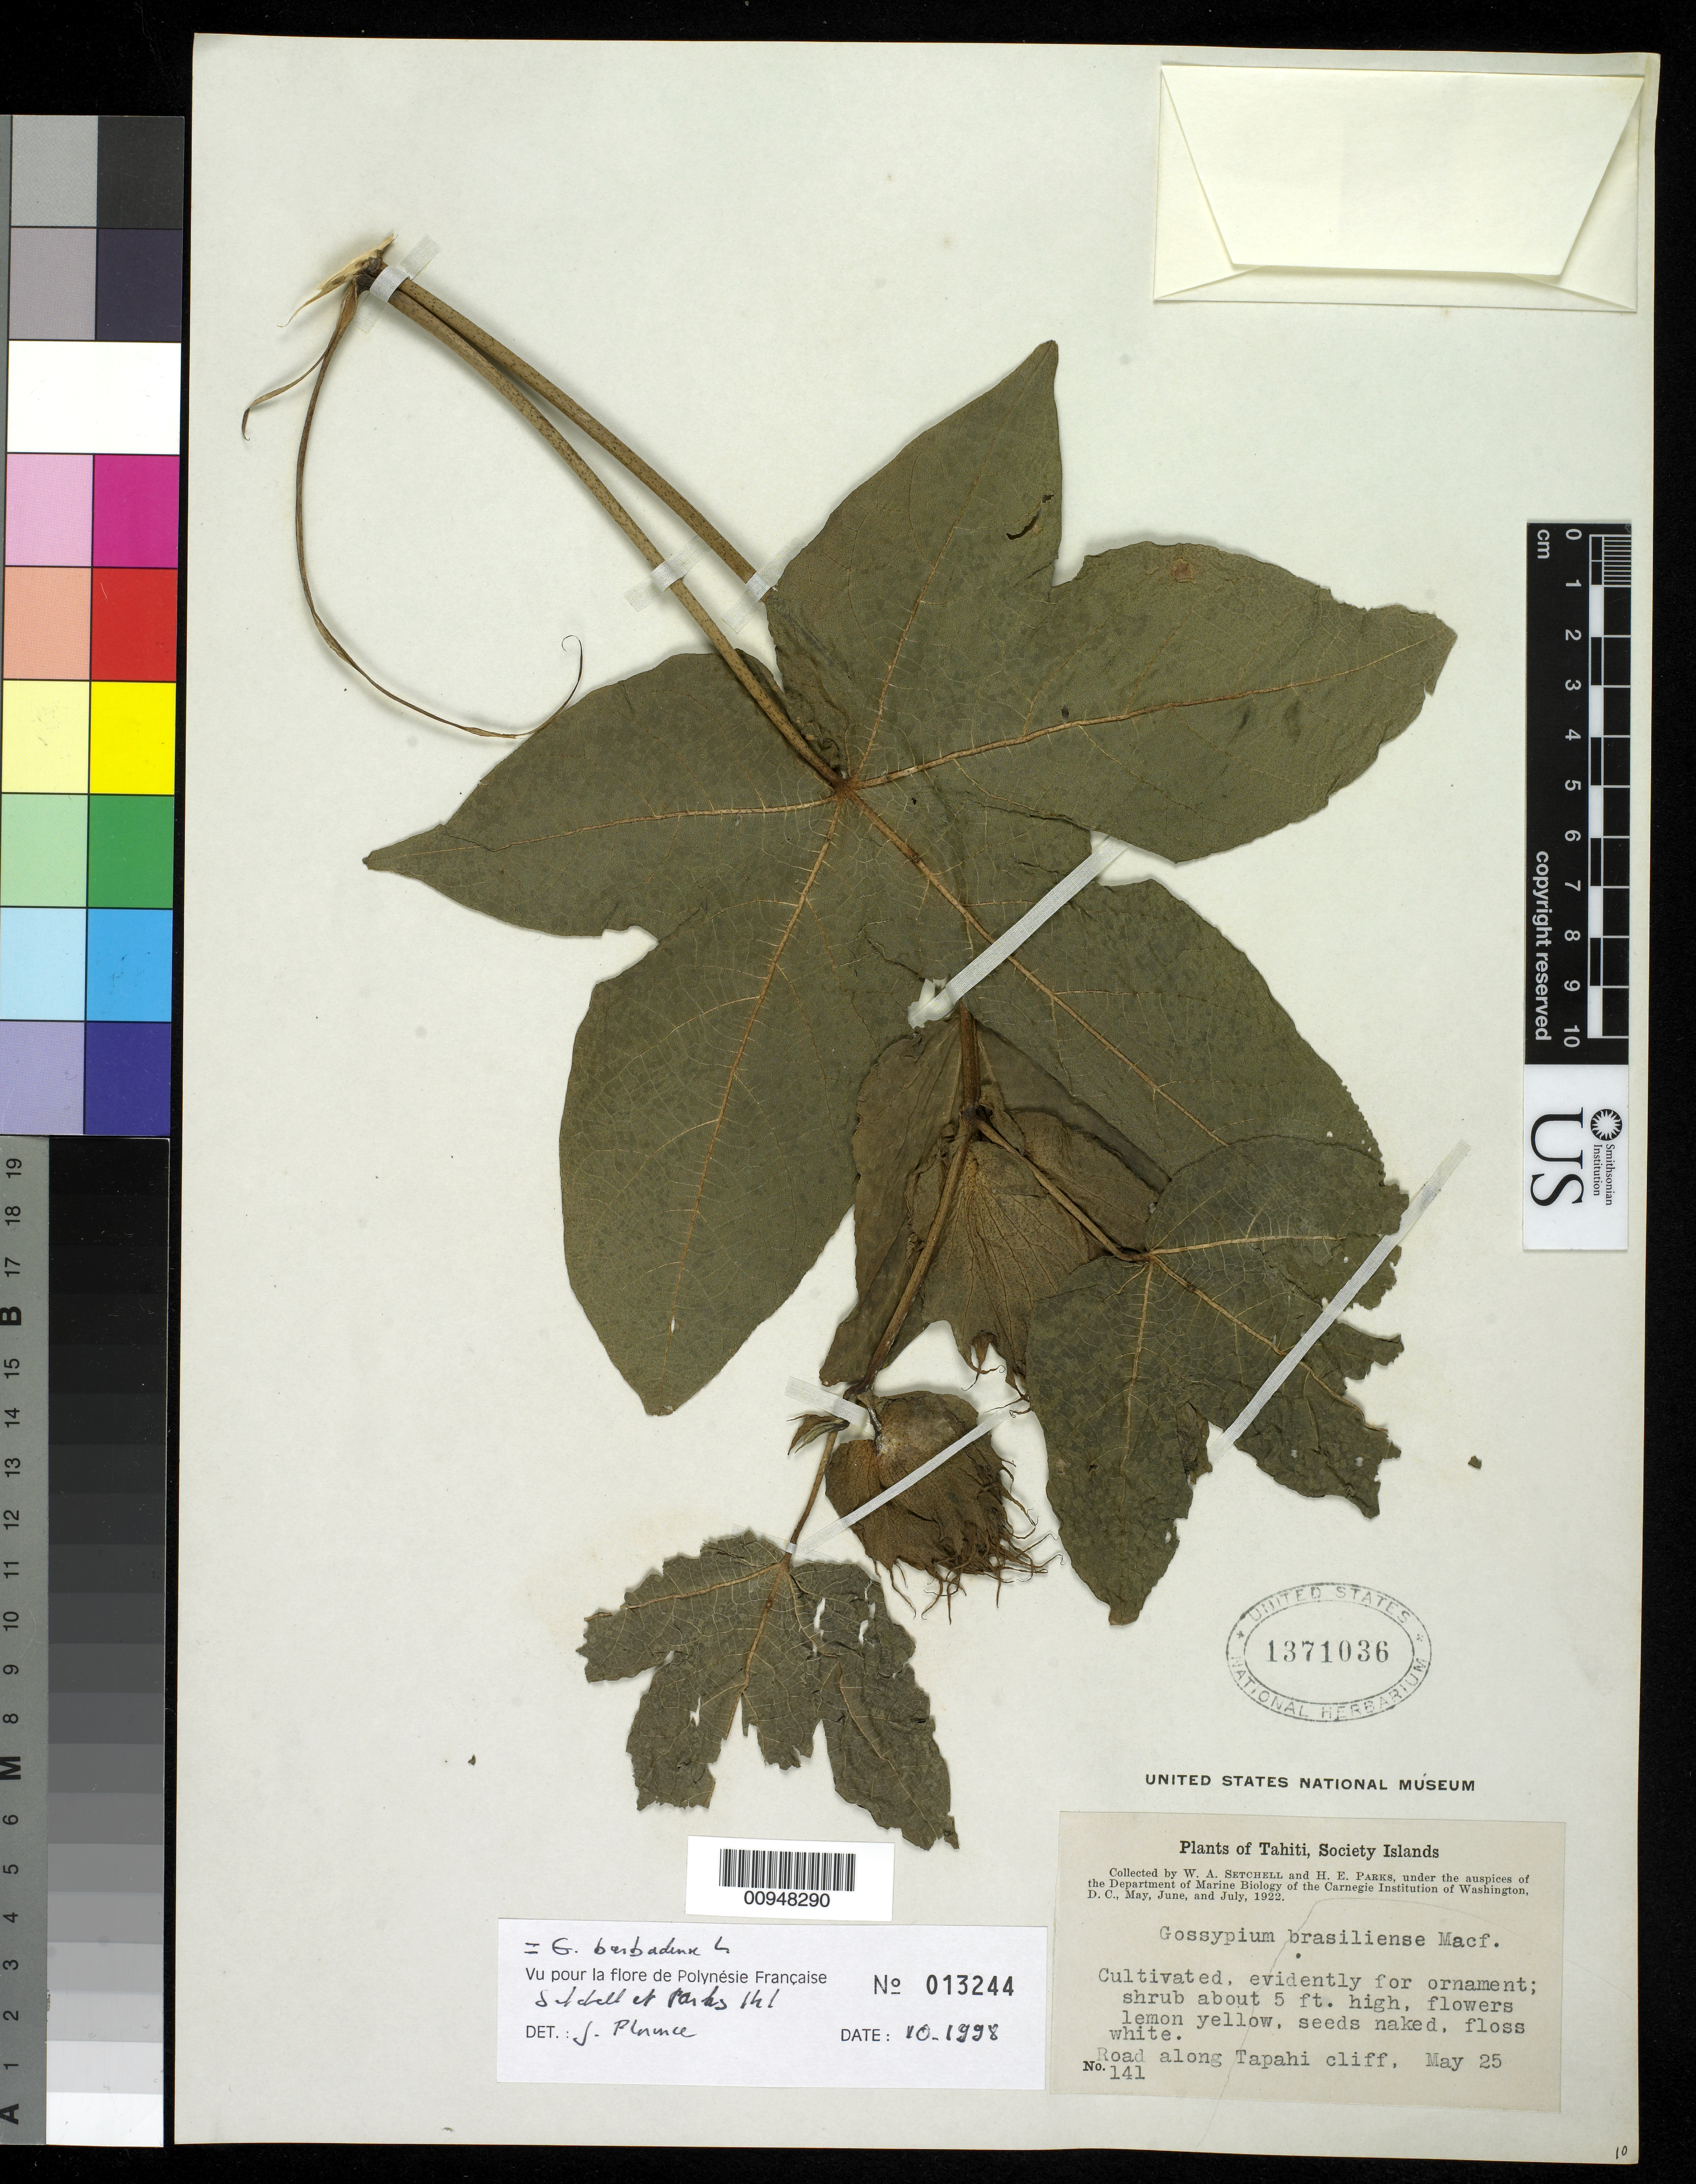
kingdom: Plantae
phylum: Tracheophyta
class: Magnoliopsida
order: Malvales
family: Malvaceae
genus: Gossypium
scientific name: Gossypium barbadense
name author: L.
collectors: W. Setchell & H. E. Parks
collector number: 141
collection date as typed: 25 May 1922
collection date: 1922-05-25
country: French Polynesia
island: Tahiti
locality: Road along Tapahi cliff.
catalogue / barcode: US 1371036